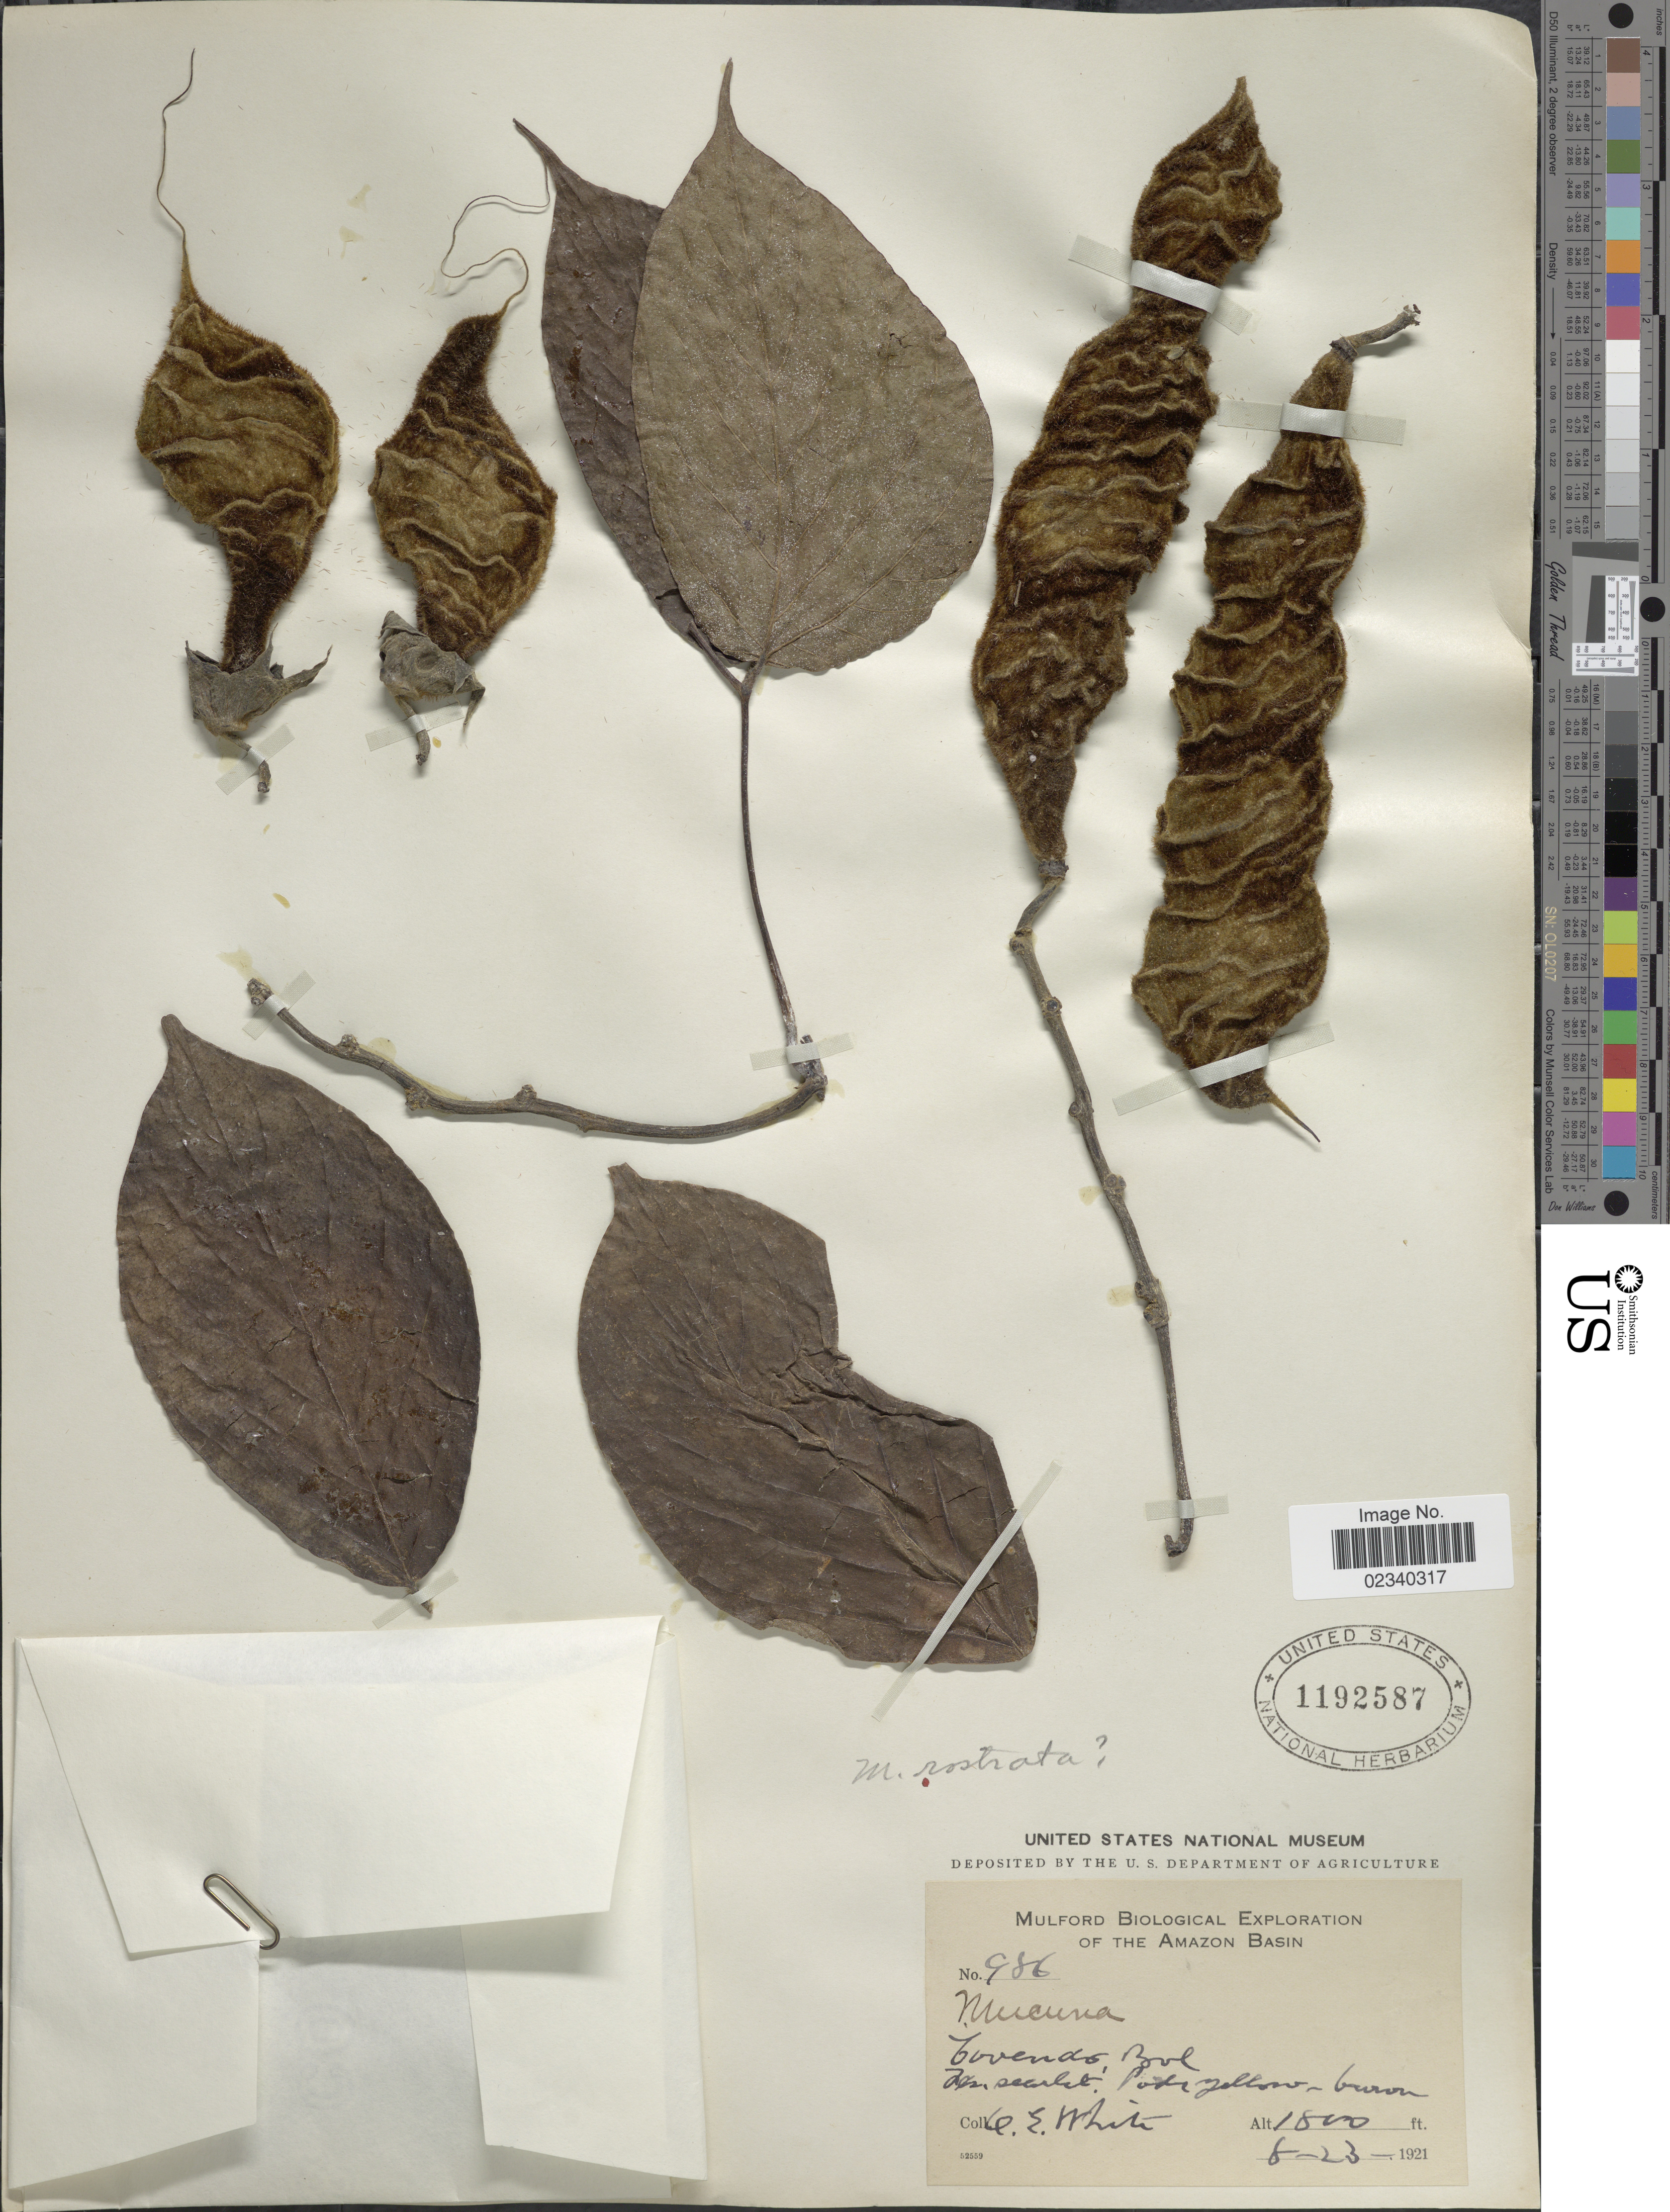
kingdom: Plantae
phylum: Tracheophyta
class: Magnoliopsida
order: Fabales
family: Fabaceae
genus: Mucuna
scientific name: Mucuna rostrata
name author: Benth.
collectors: O. E. White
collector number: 986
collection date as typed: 8-23-1921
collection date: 1921-08-23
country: Bolivia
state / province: La Paz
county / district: Sud Yungas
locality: Covendo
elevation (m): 549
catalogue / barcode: US 1192587